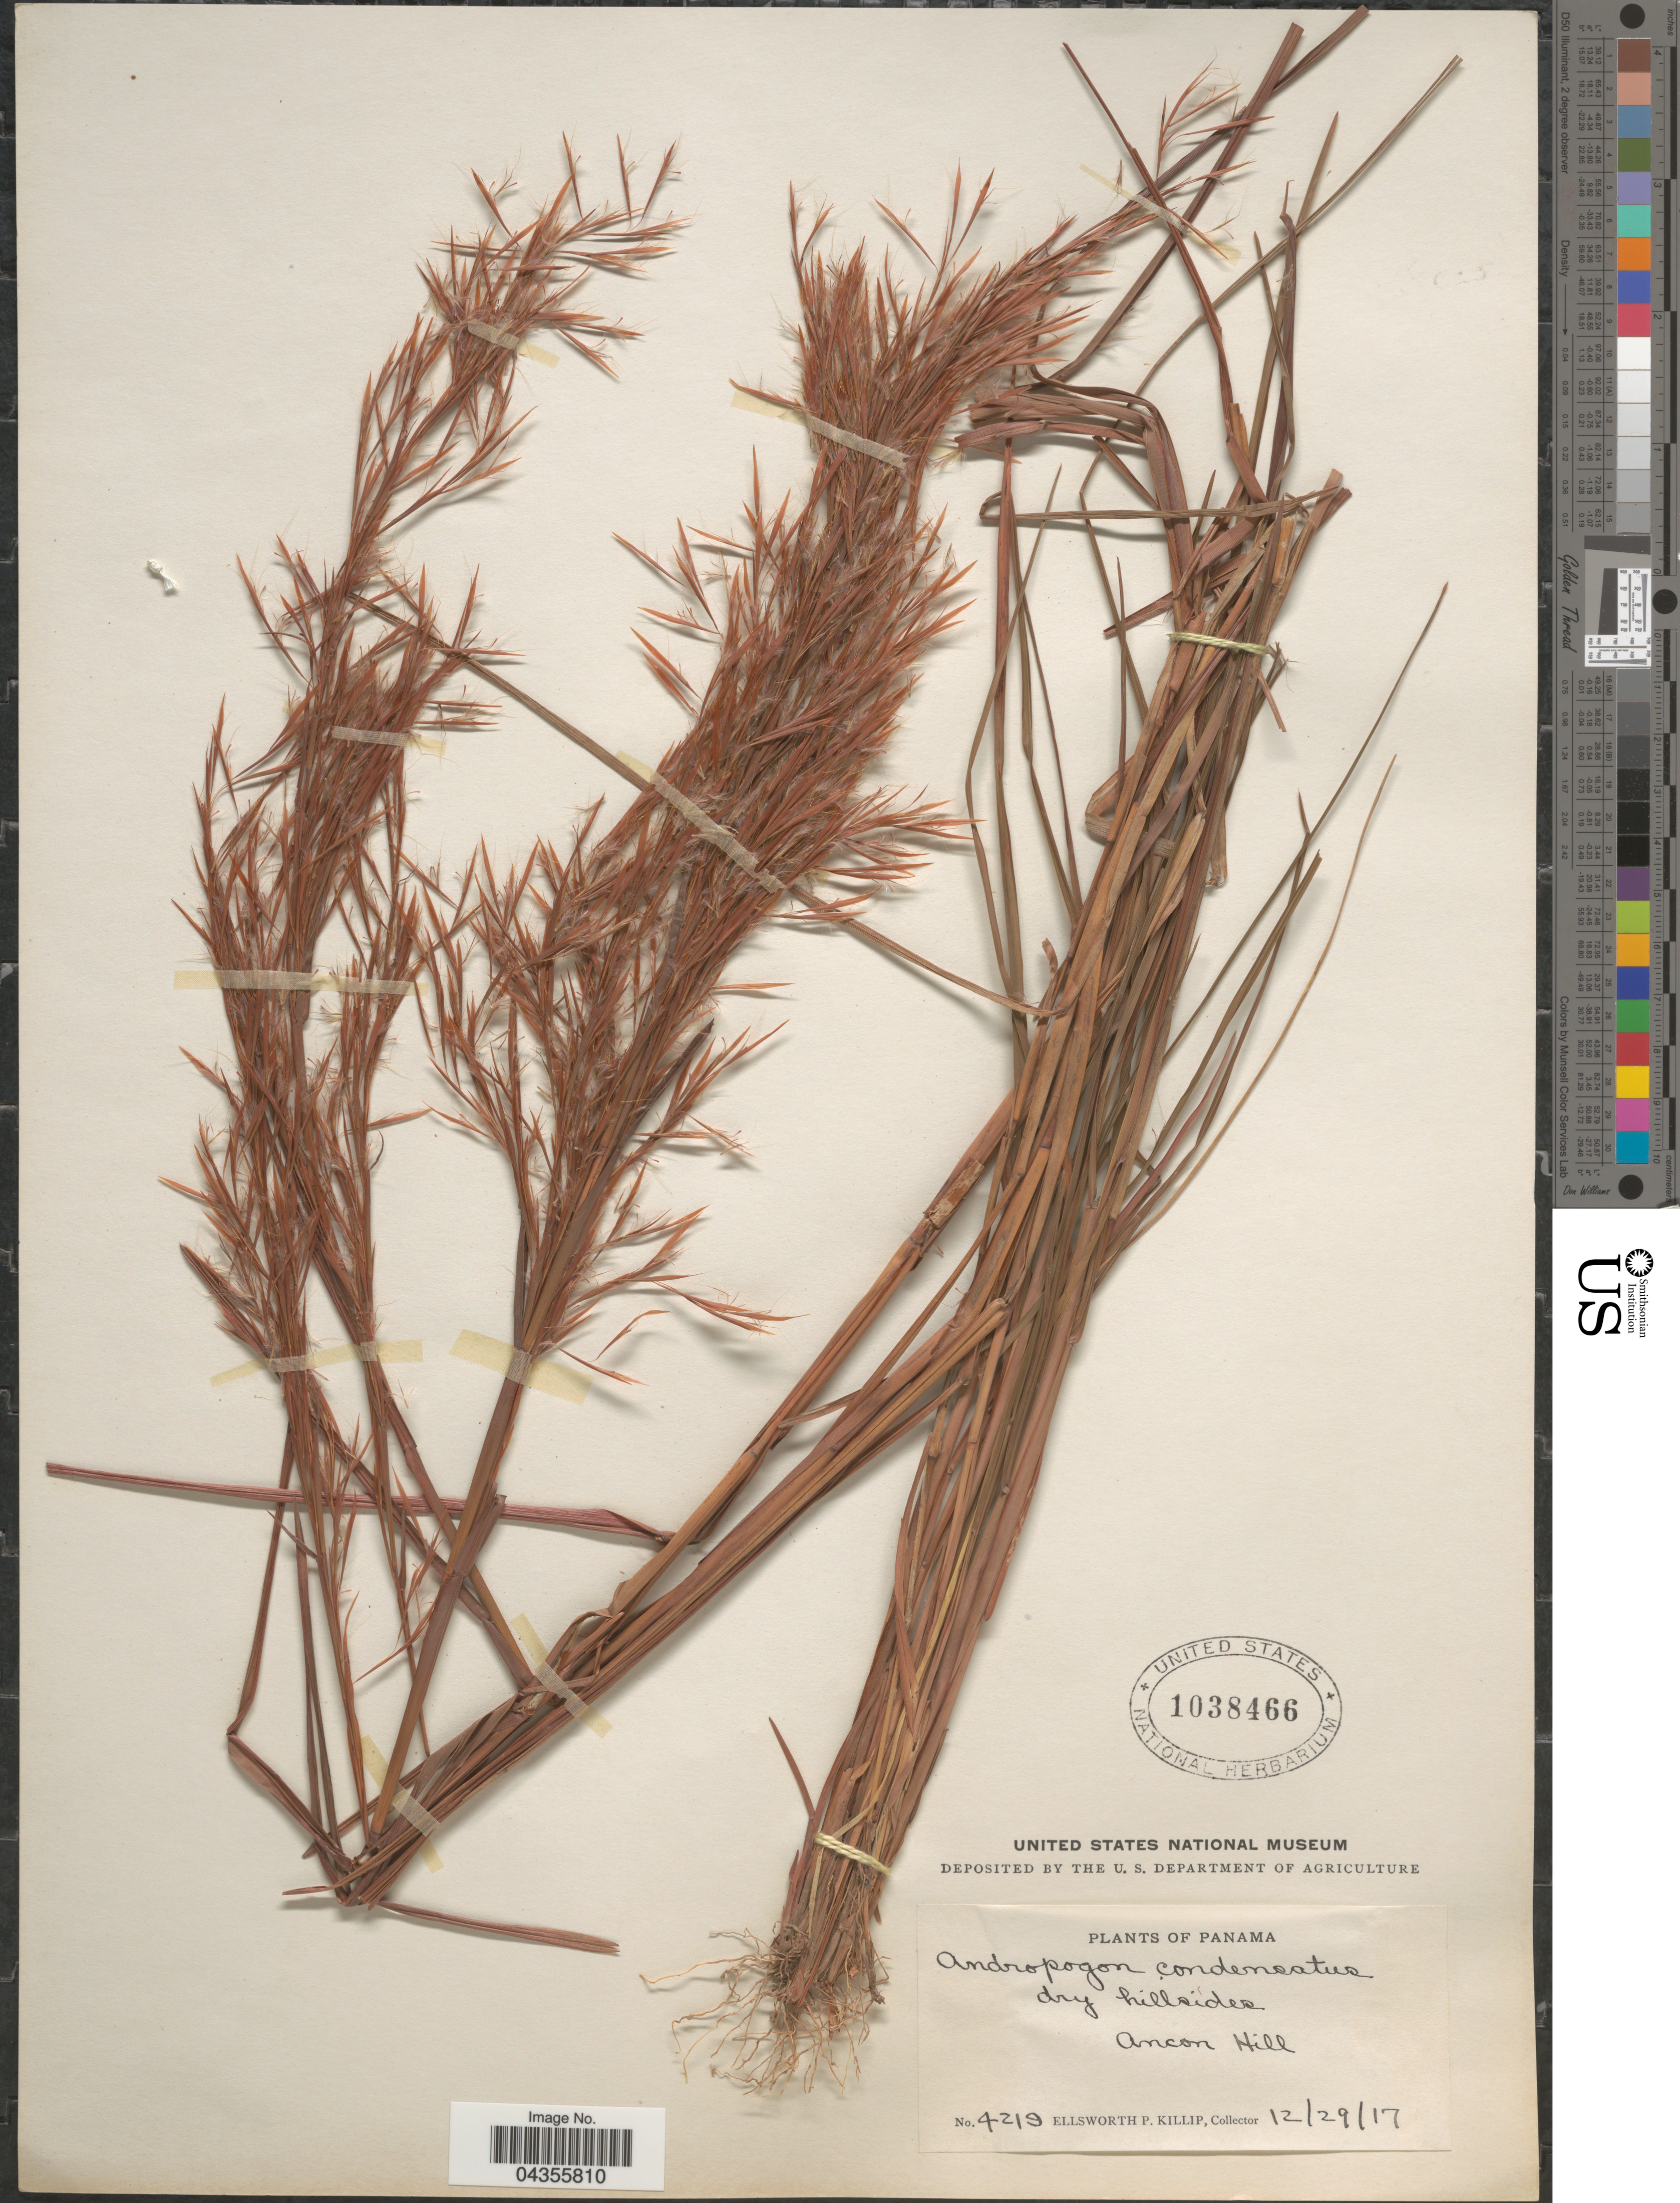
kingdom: Plantae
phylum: Tracheophyta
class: Liliopsida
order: Poales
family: Poaceae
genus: Schizachyrium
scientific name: Schizachyrium condensatum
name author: (Kunth) Nees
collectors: E. P. Killip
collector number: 4219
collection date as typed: Transcribed d/m/y: 29/12/17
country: Panama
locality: Dry hillsides Ancon Hill.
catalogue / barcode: US 1038466